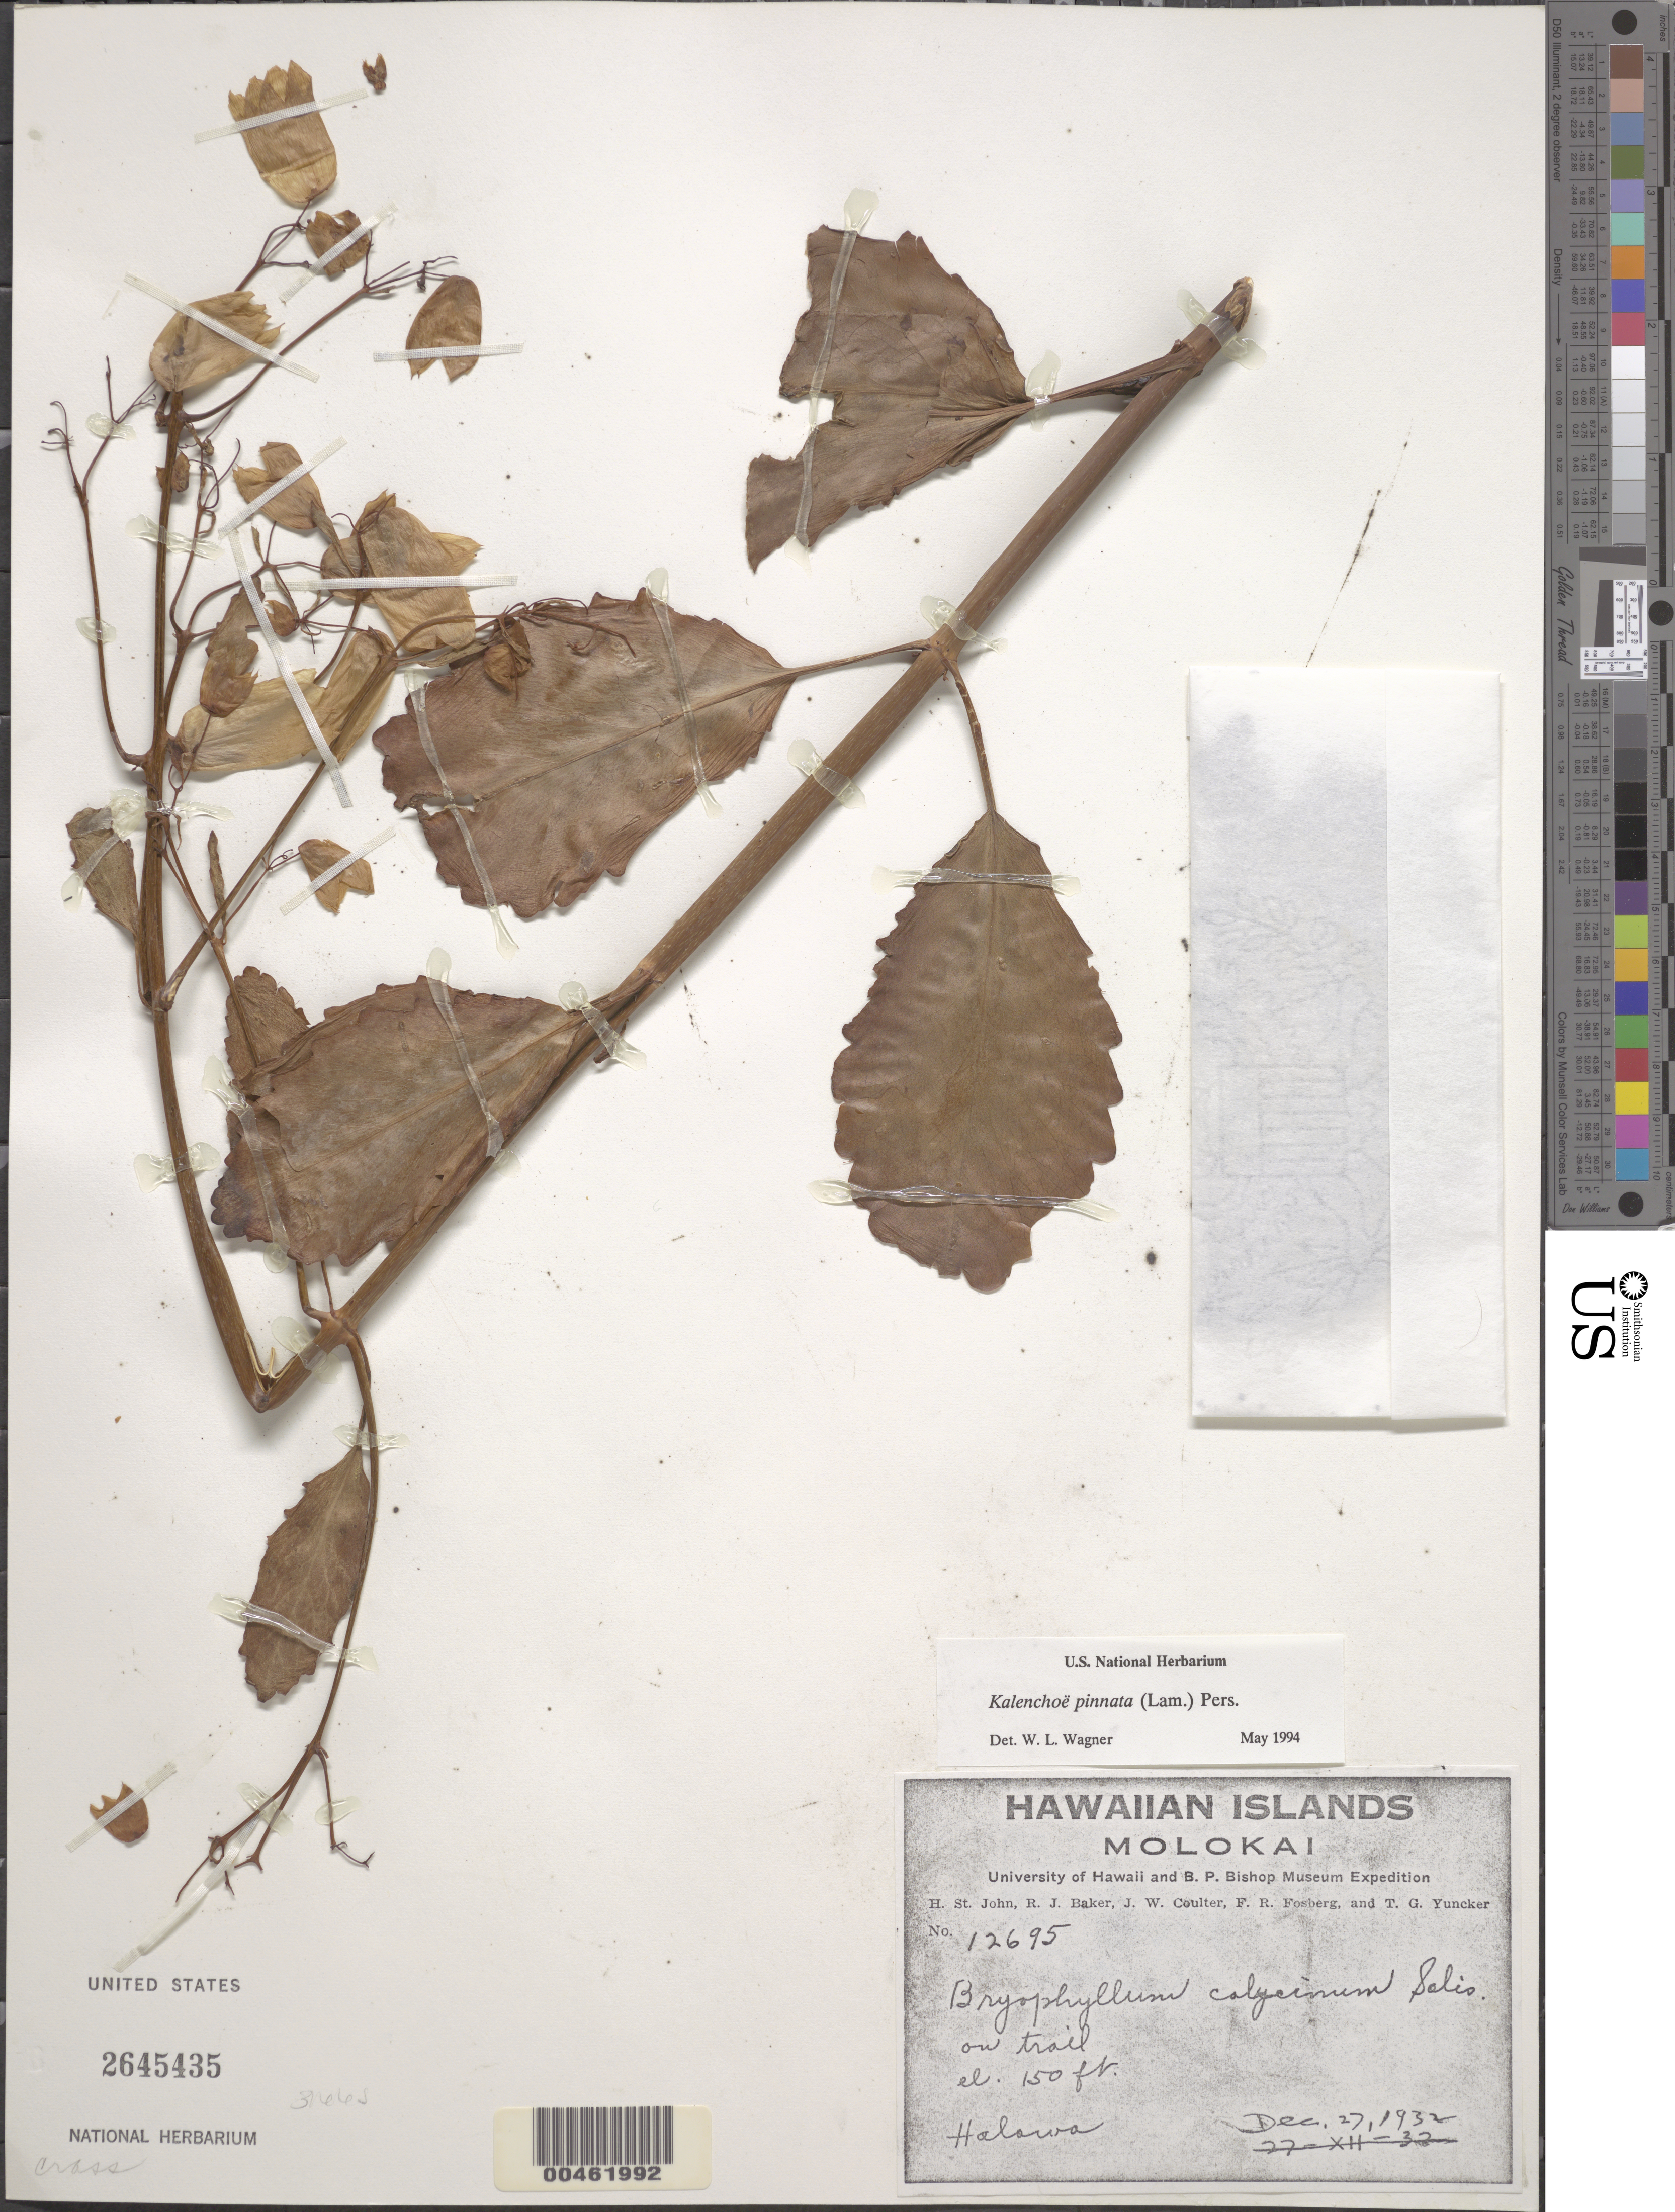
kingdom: Plantae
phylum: Tracheophyta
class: Magnoliopsida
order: Saxifragales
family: Crassulaceae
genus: Kalanchoe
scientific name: Kalanchoe pinnata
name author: (Lam.) Pers.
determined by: Wagner, W. L., (BOT), Smithsonian Institution - National Museum of Natural History (UNITED STATES)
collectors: H. St. John, R. J. Baker & J. W. Coulter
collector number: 12695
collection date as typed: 27 Dec 1932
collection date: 1932-12-27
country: United States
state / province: Hawaii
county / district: Kauai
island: Kaua'i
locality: Halawa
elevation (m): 46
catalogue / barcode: US 2645435